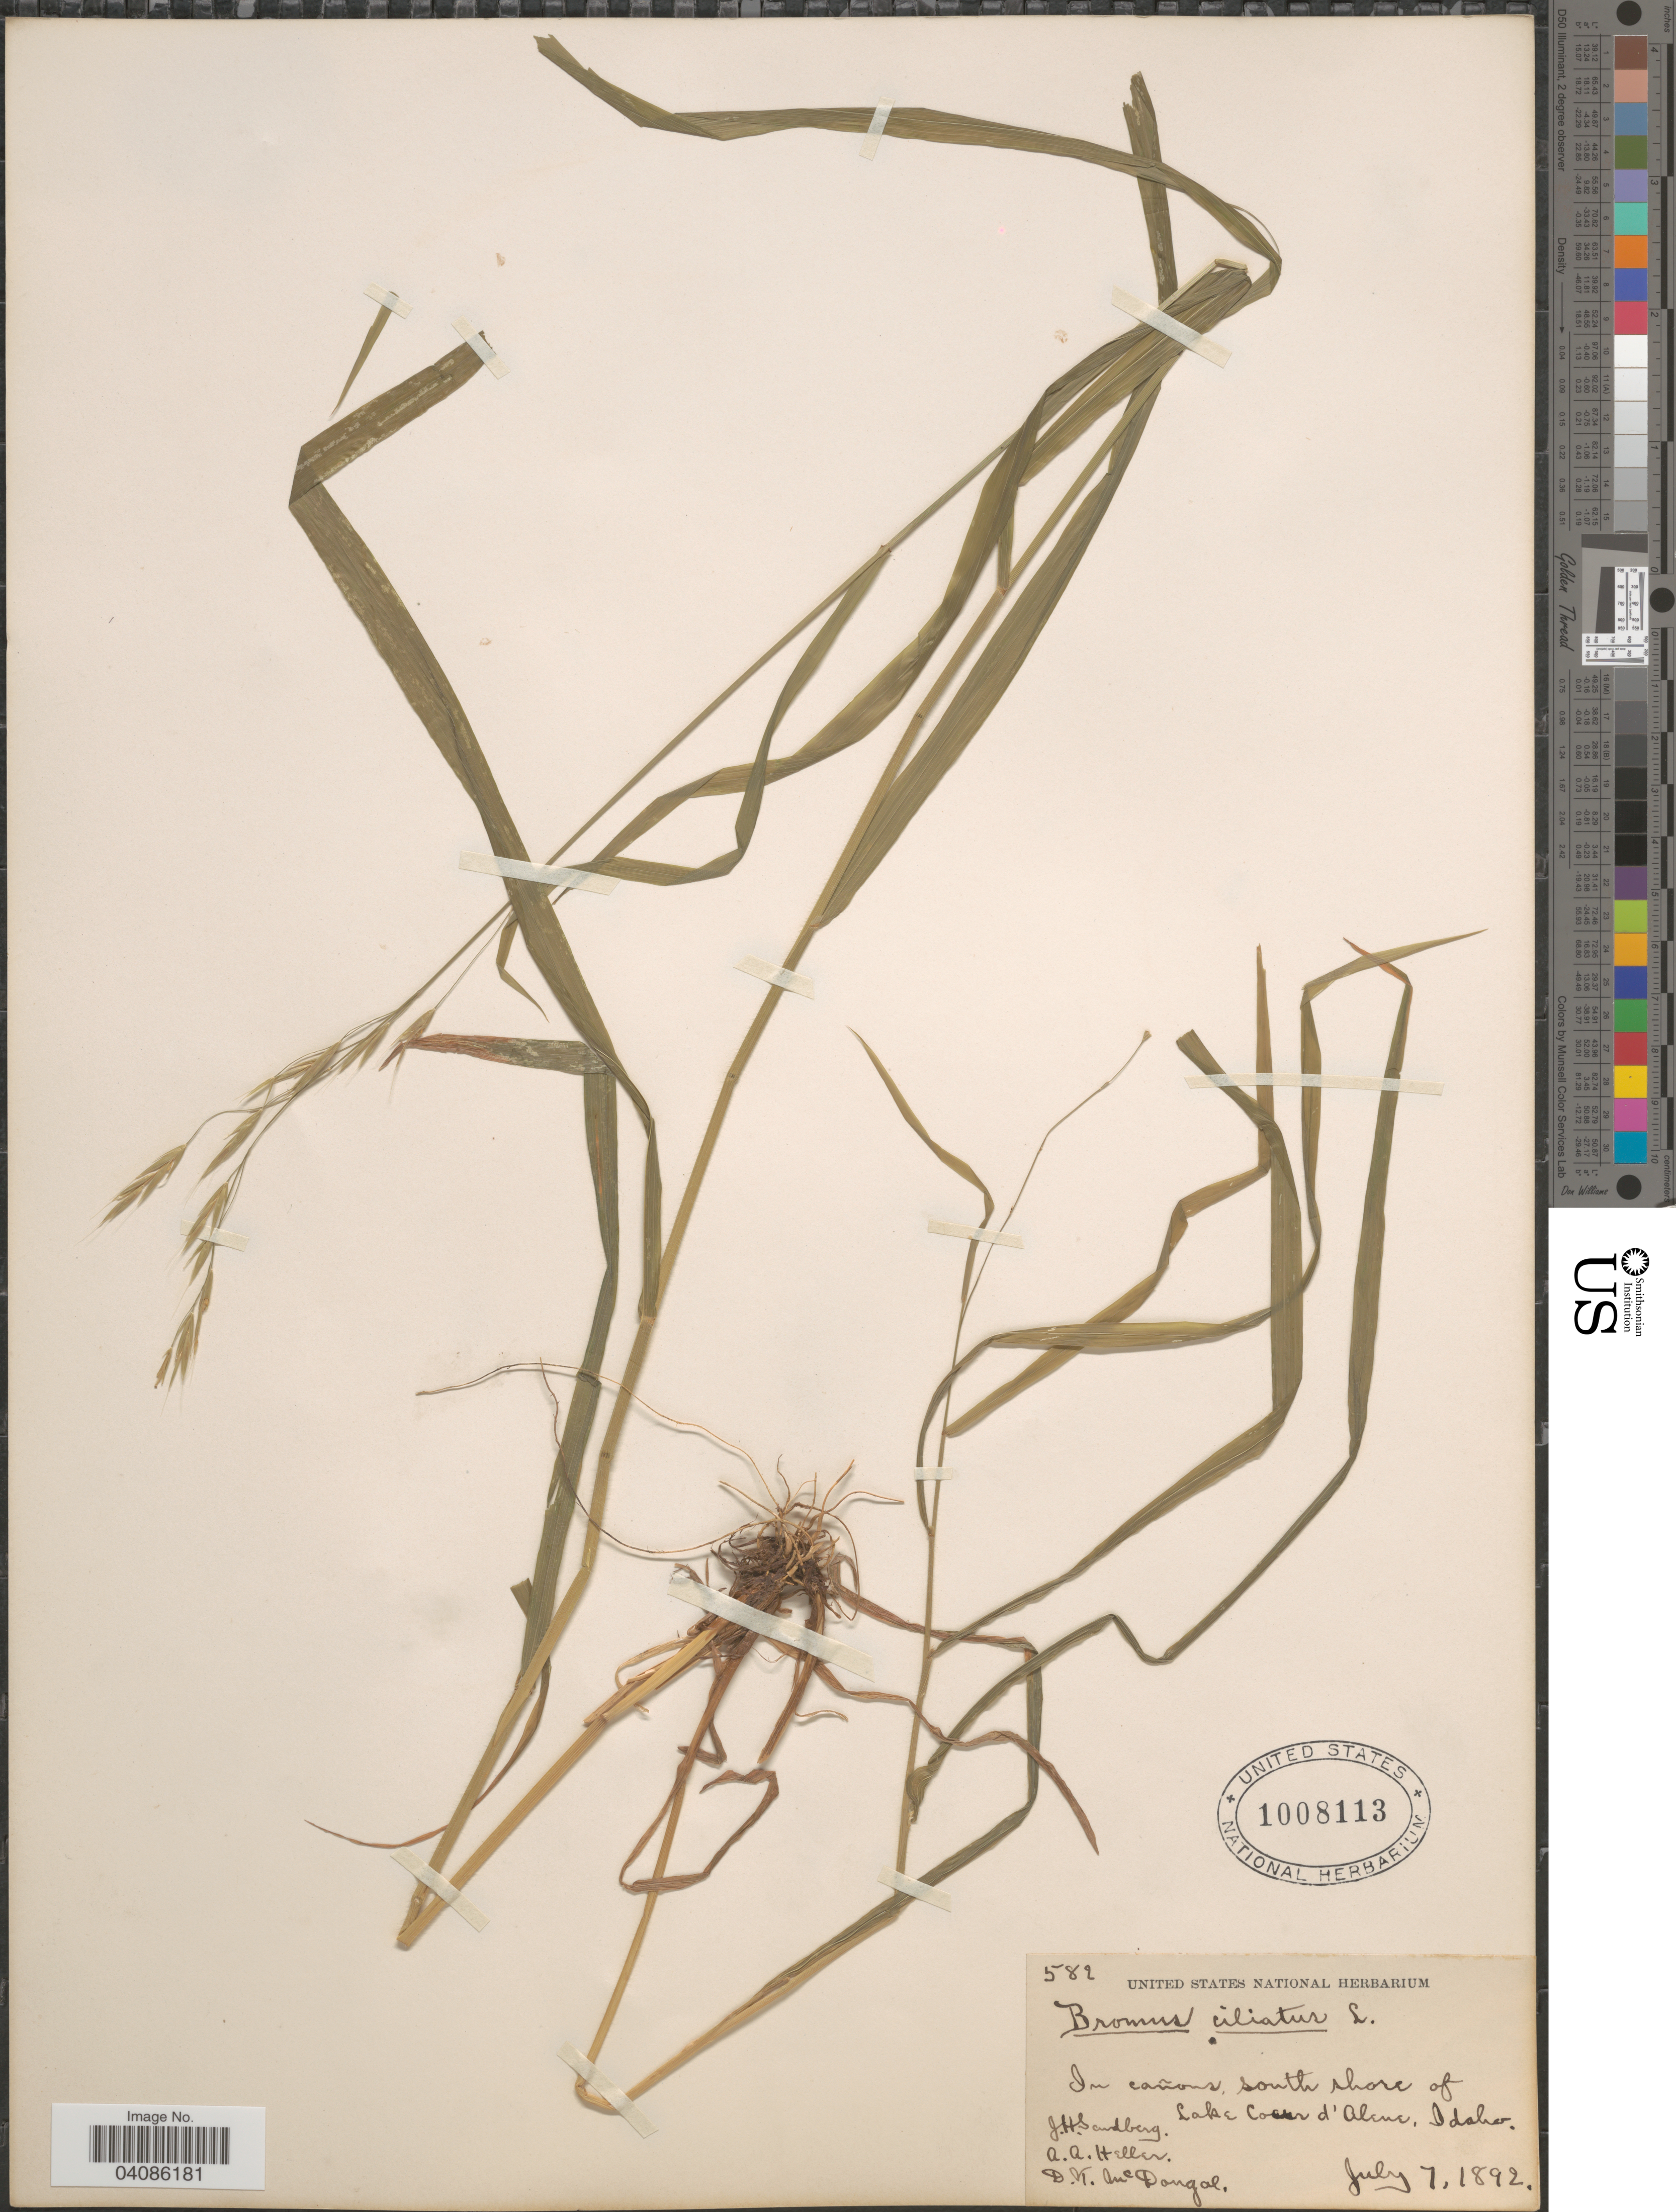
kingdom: Plantae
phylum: Tracheophyta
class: Liliopsida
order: Poales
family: Poaceae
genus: Bromus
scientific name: Bromus texensis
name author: (Shear) Hitchc.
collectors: J. H. Sandberg, A. A. Heller & D. McDougal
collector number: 582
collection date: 1892-07-07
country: United States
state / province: Idaho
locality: In cañons, south shore of Lake Coeur d'Alene.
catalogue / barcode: US 1008113